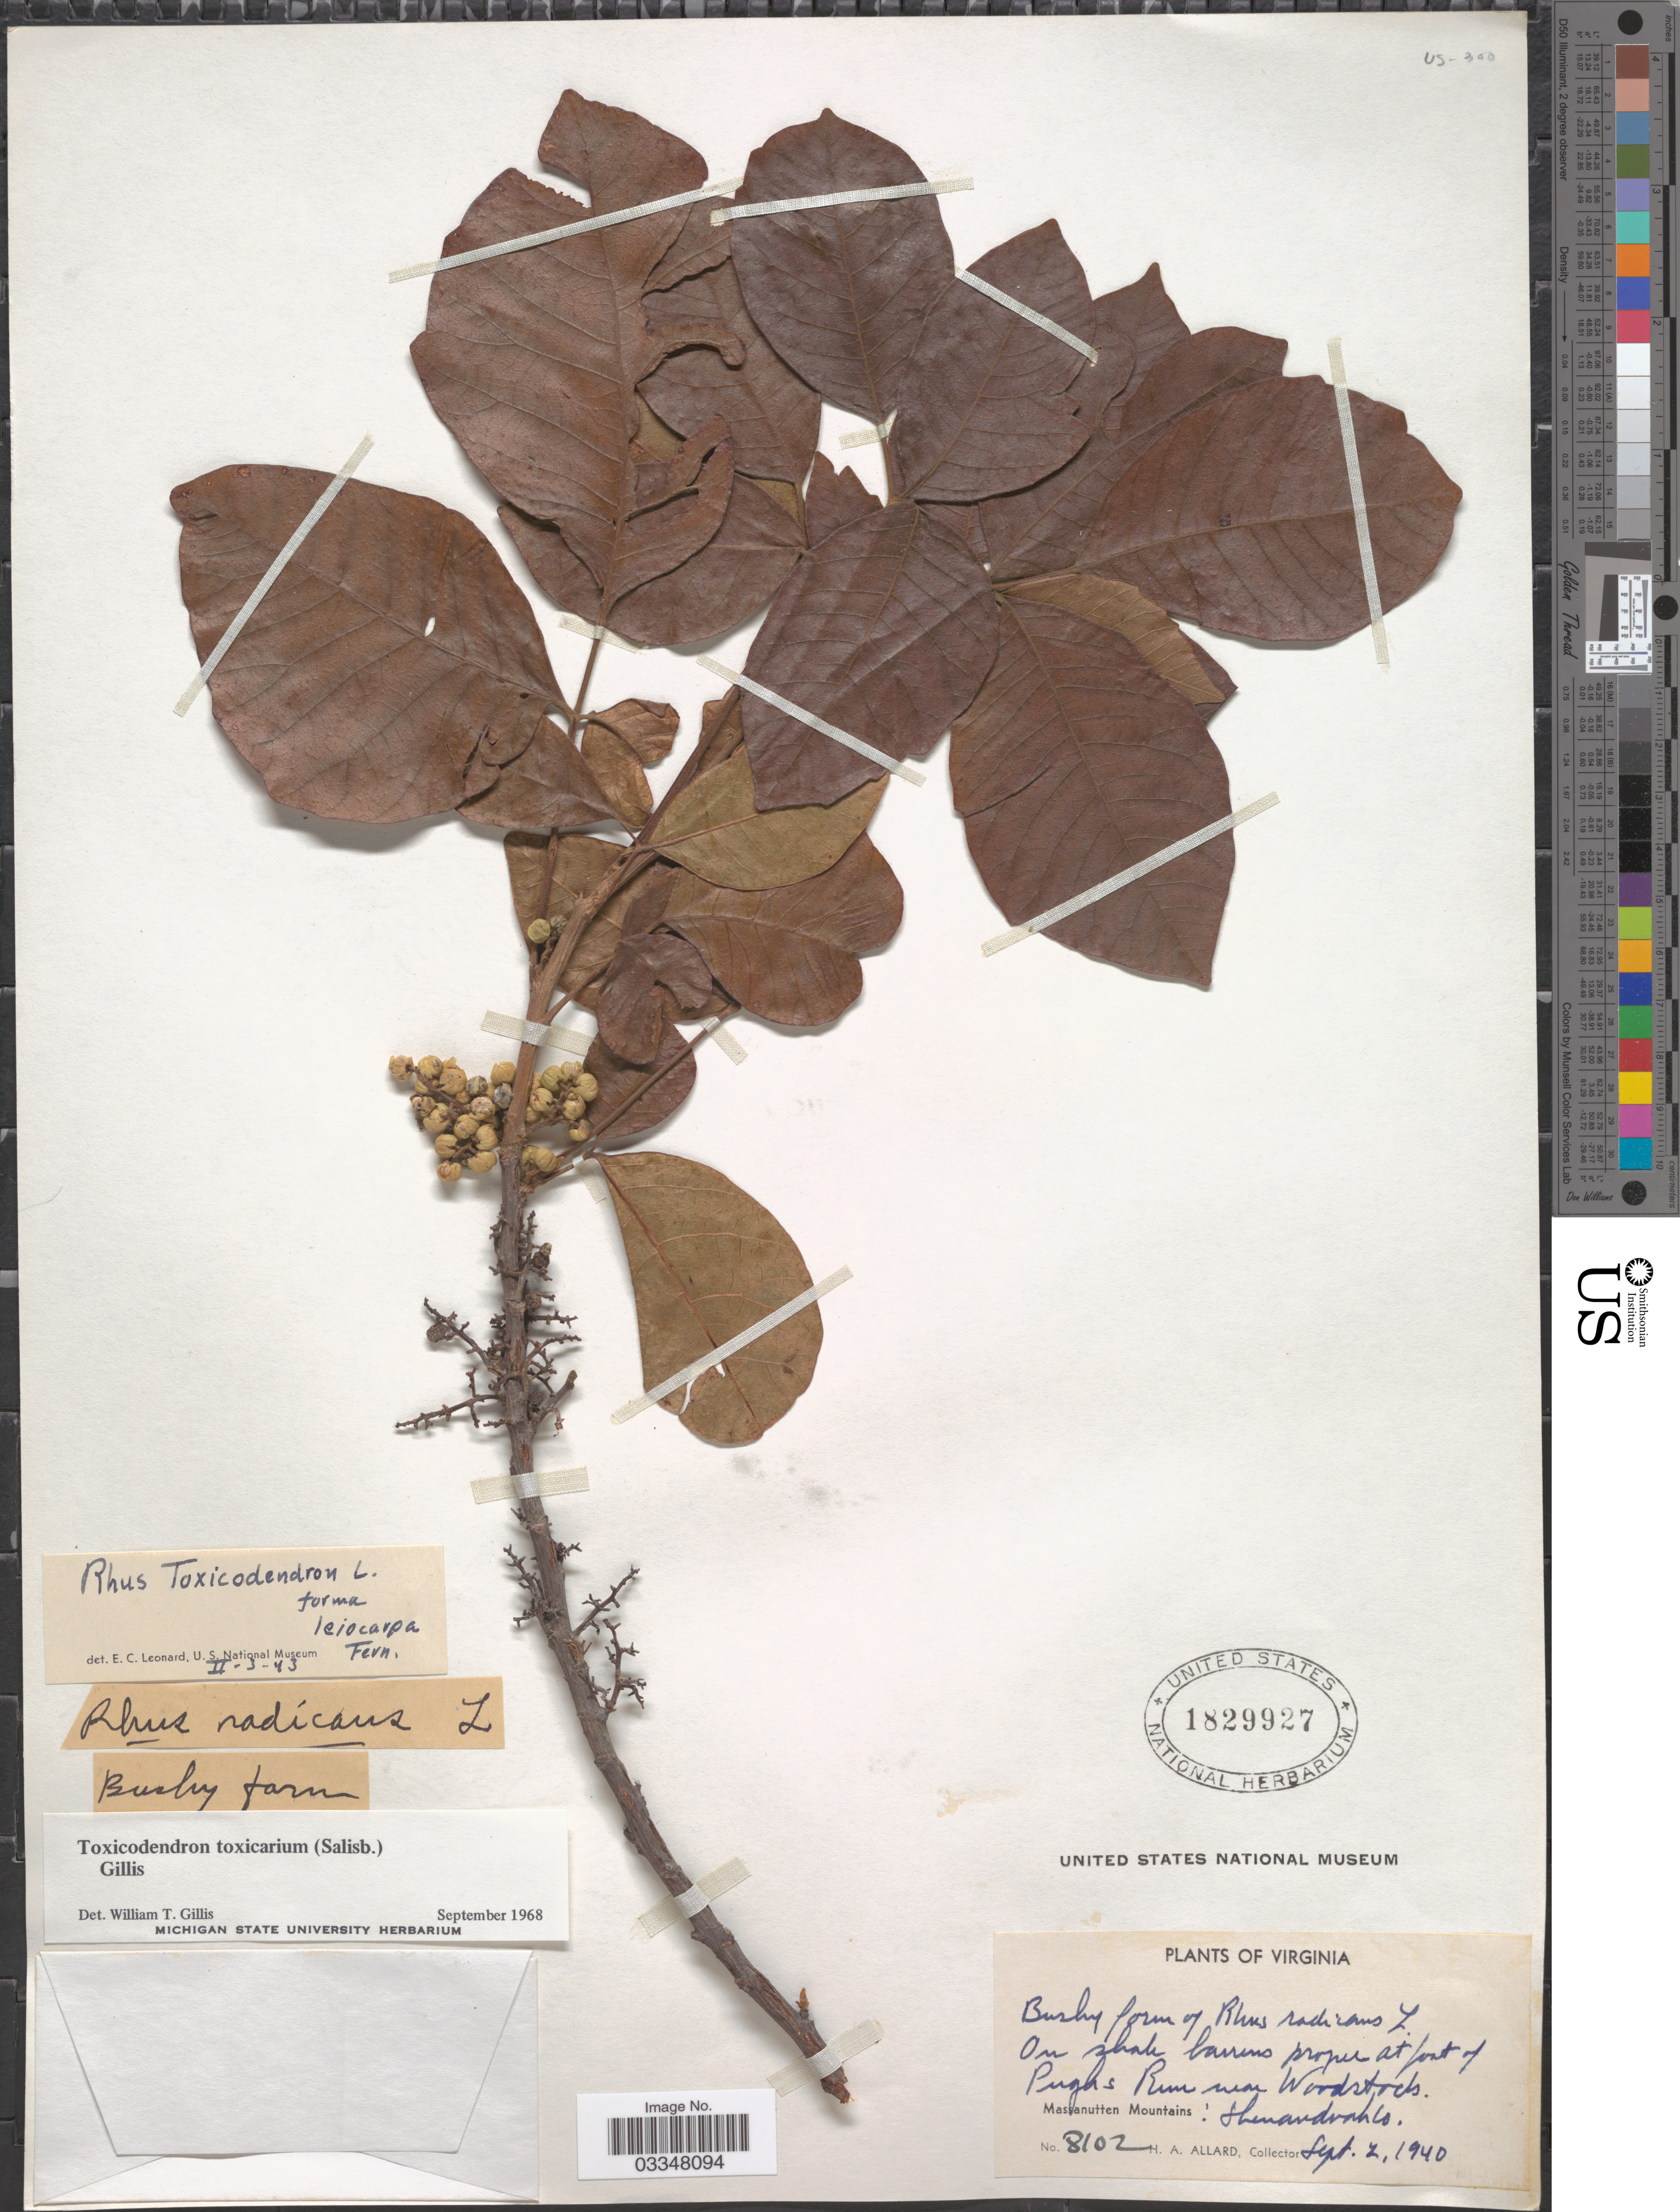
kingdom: Plantae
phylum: Tracheophyta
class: Magnoliopsida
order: Sapindales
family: Anacardiaceae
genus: Toxicodendron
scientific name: Toxicodendron toxicarium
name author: Gillis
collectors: H. A. Allard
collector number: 8102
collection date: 1940-09-02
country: United States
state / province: Virginia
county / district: Shenandoah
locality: At foot of Pughs Run near Woodstock. Massanutten Mountains; Shenandoah Co.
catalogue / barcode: US 1829927